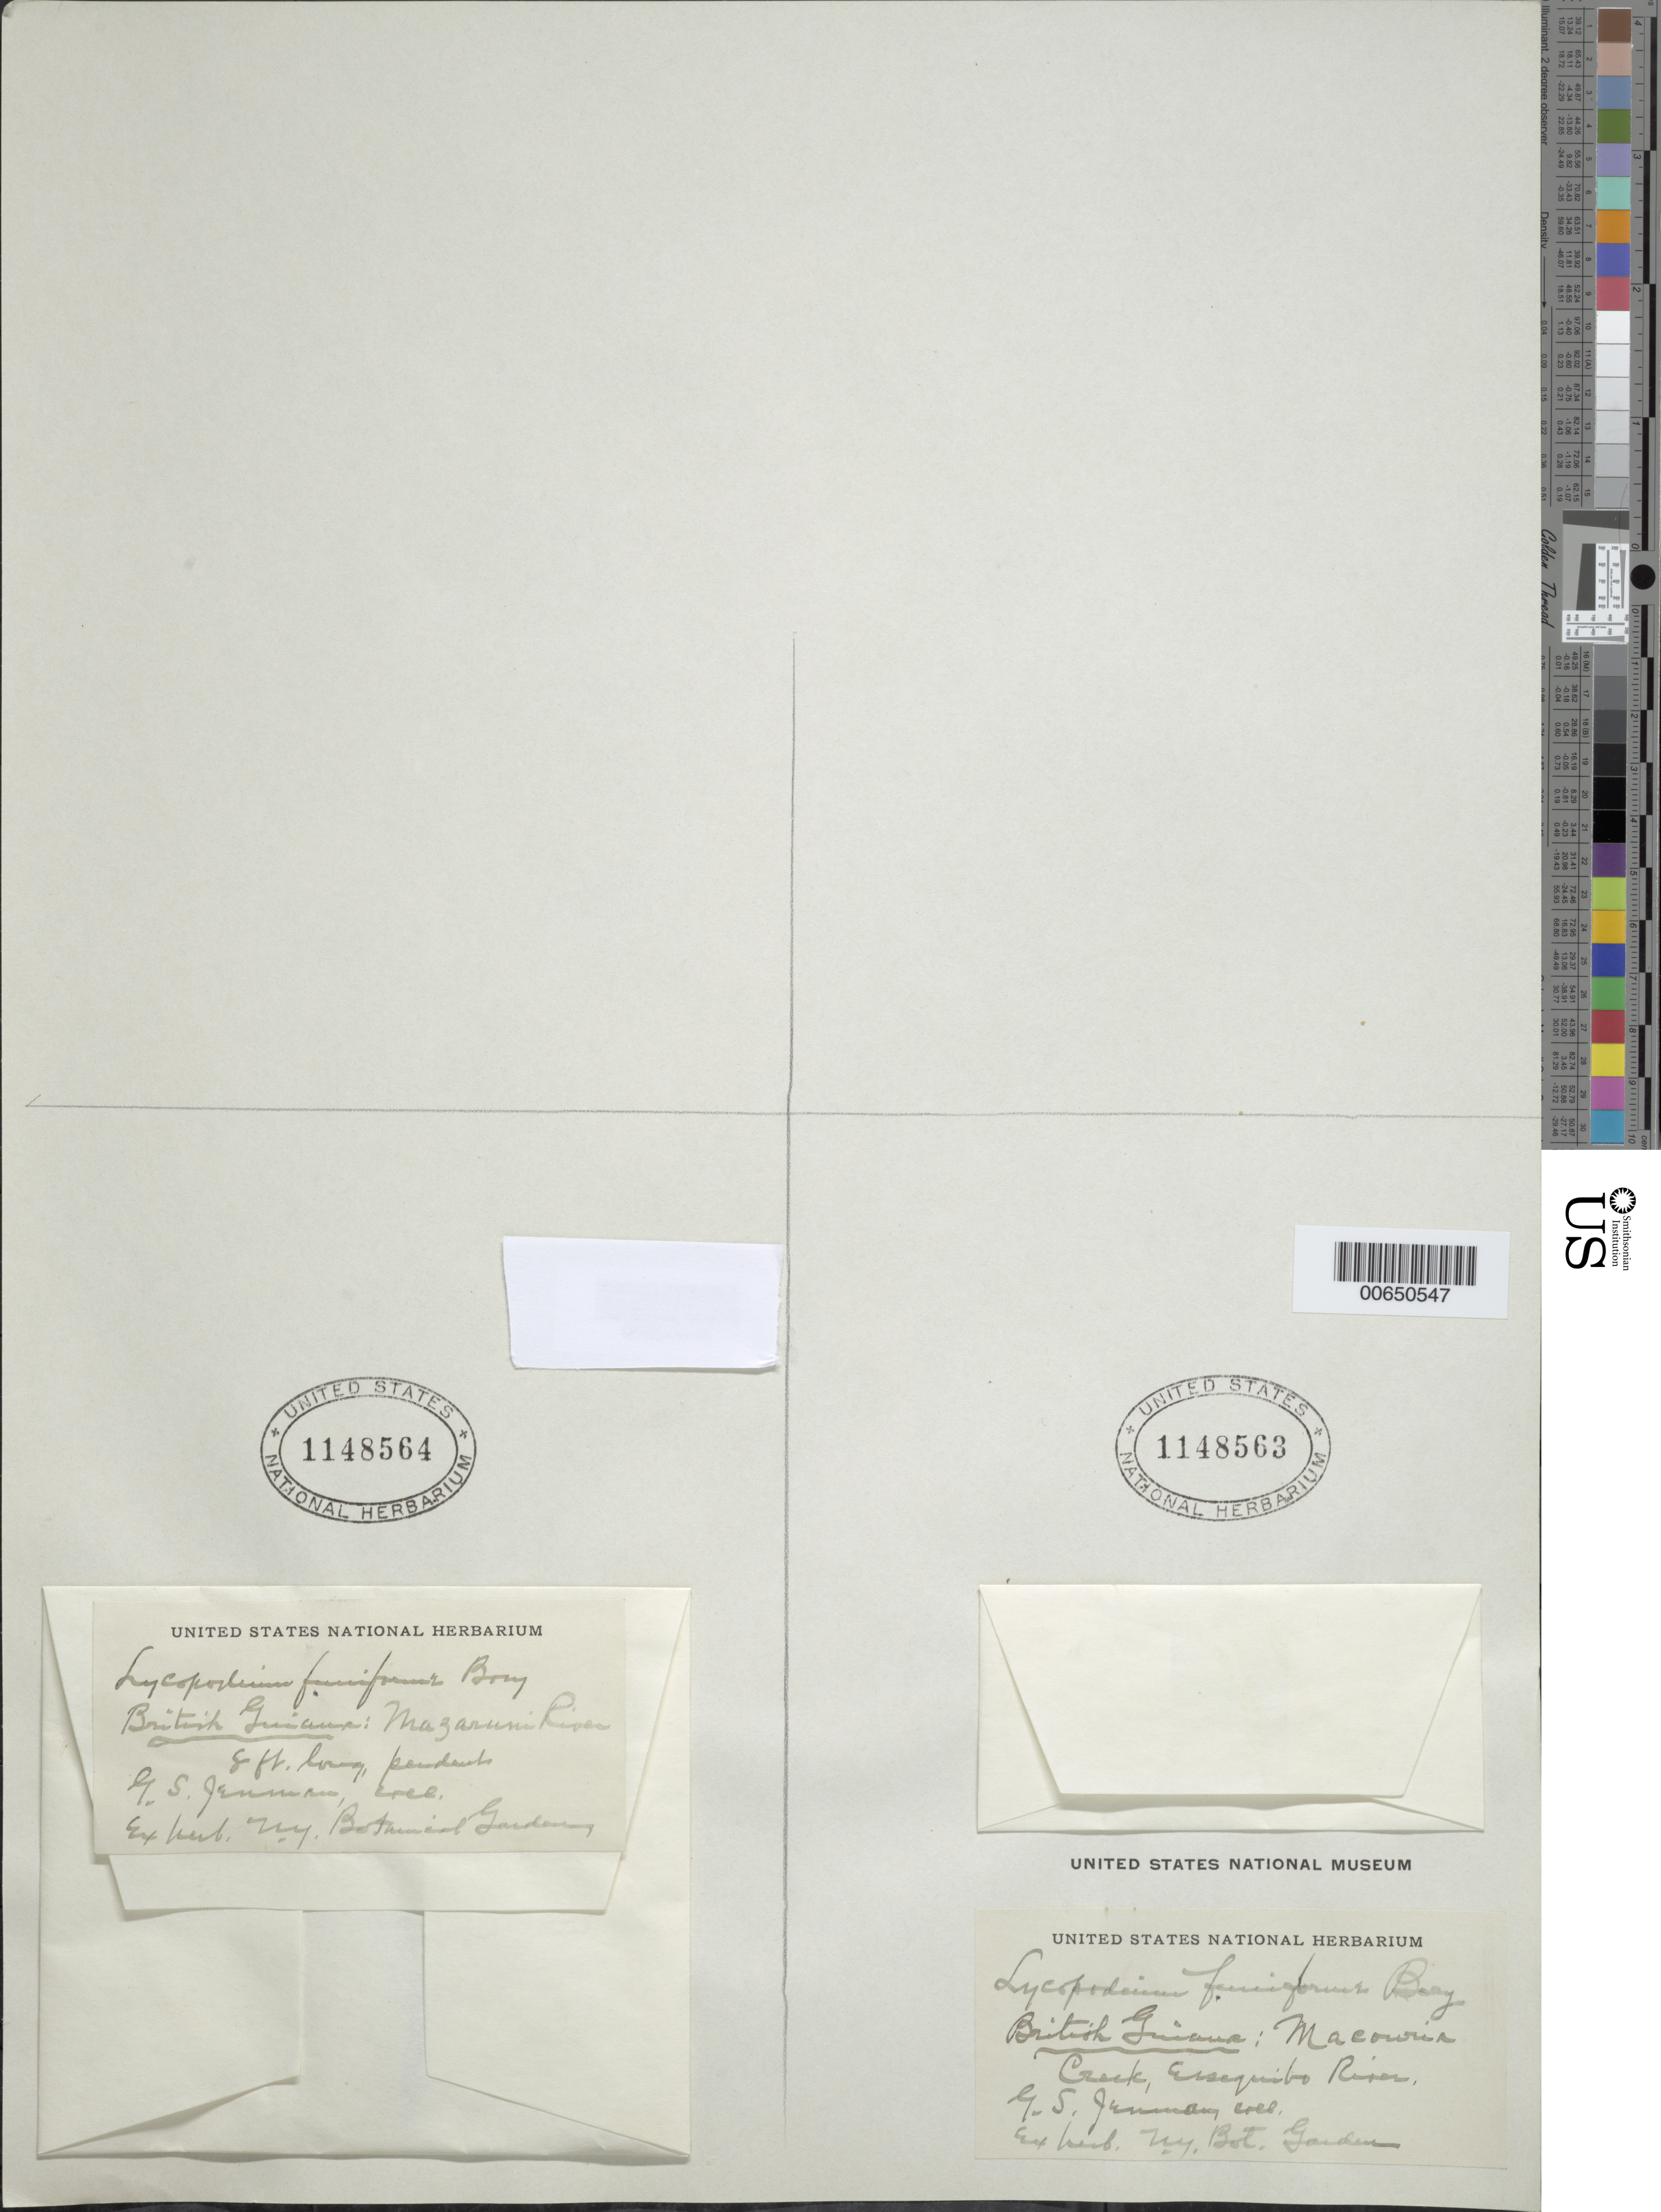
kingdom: Plantae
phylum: Tracheophyta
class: Lycopodiopsida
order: Lycopodiales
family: Lycopodiaceae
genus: Phlegmariurus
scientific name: Phlegmariurus funiformis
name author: (Cham. & Spring) B. Øllg.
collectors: G. S. Jenman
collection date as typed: s.d.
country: Guyana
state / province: U. Demerara-Berbice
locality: Macouri Creek, Essequibo River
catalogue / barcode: US 114563